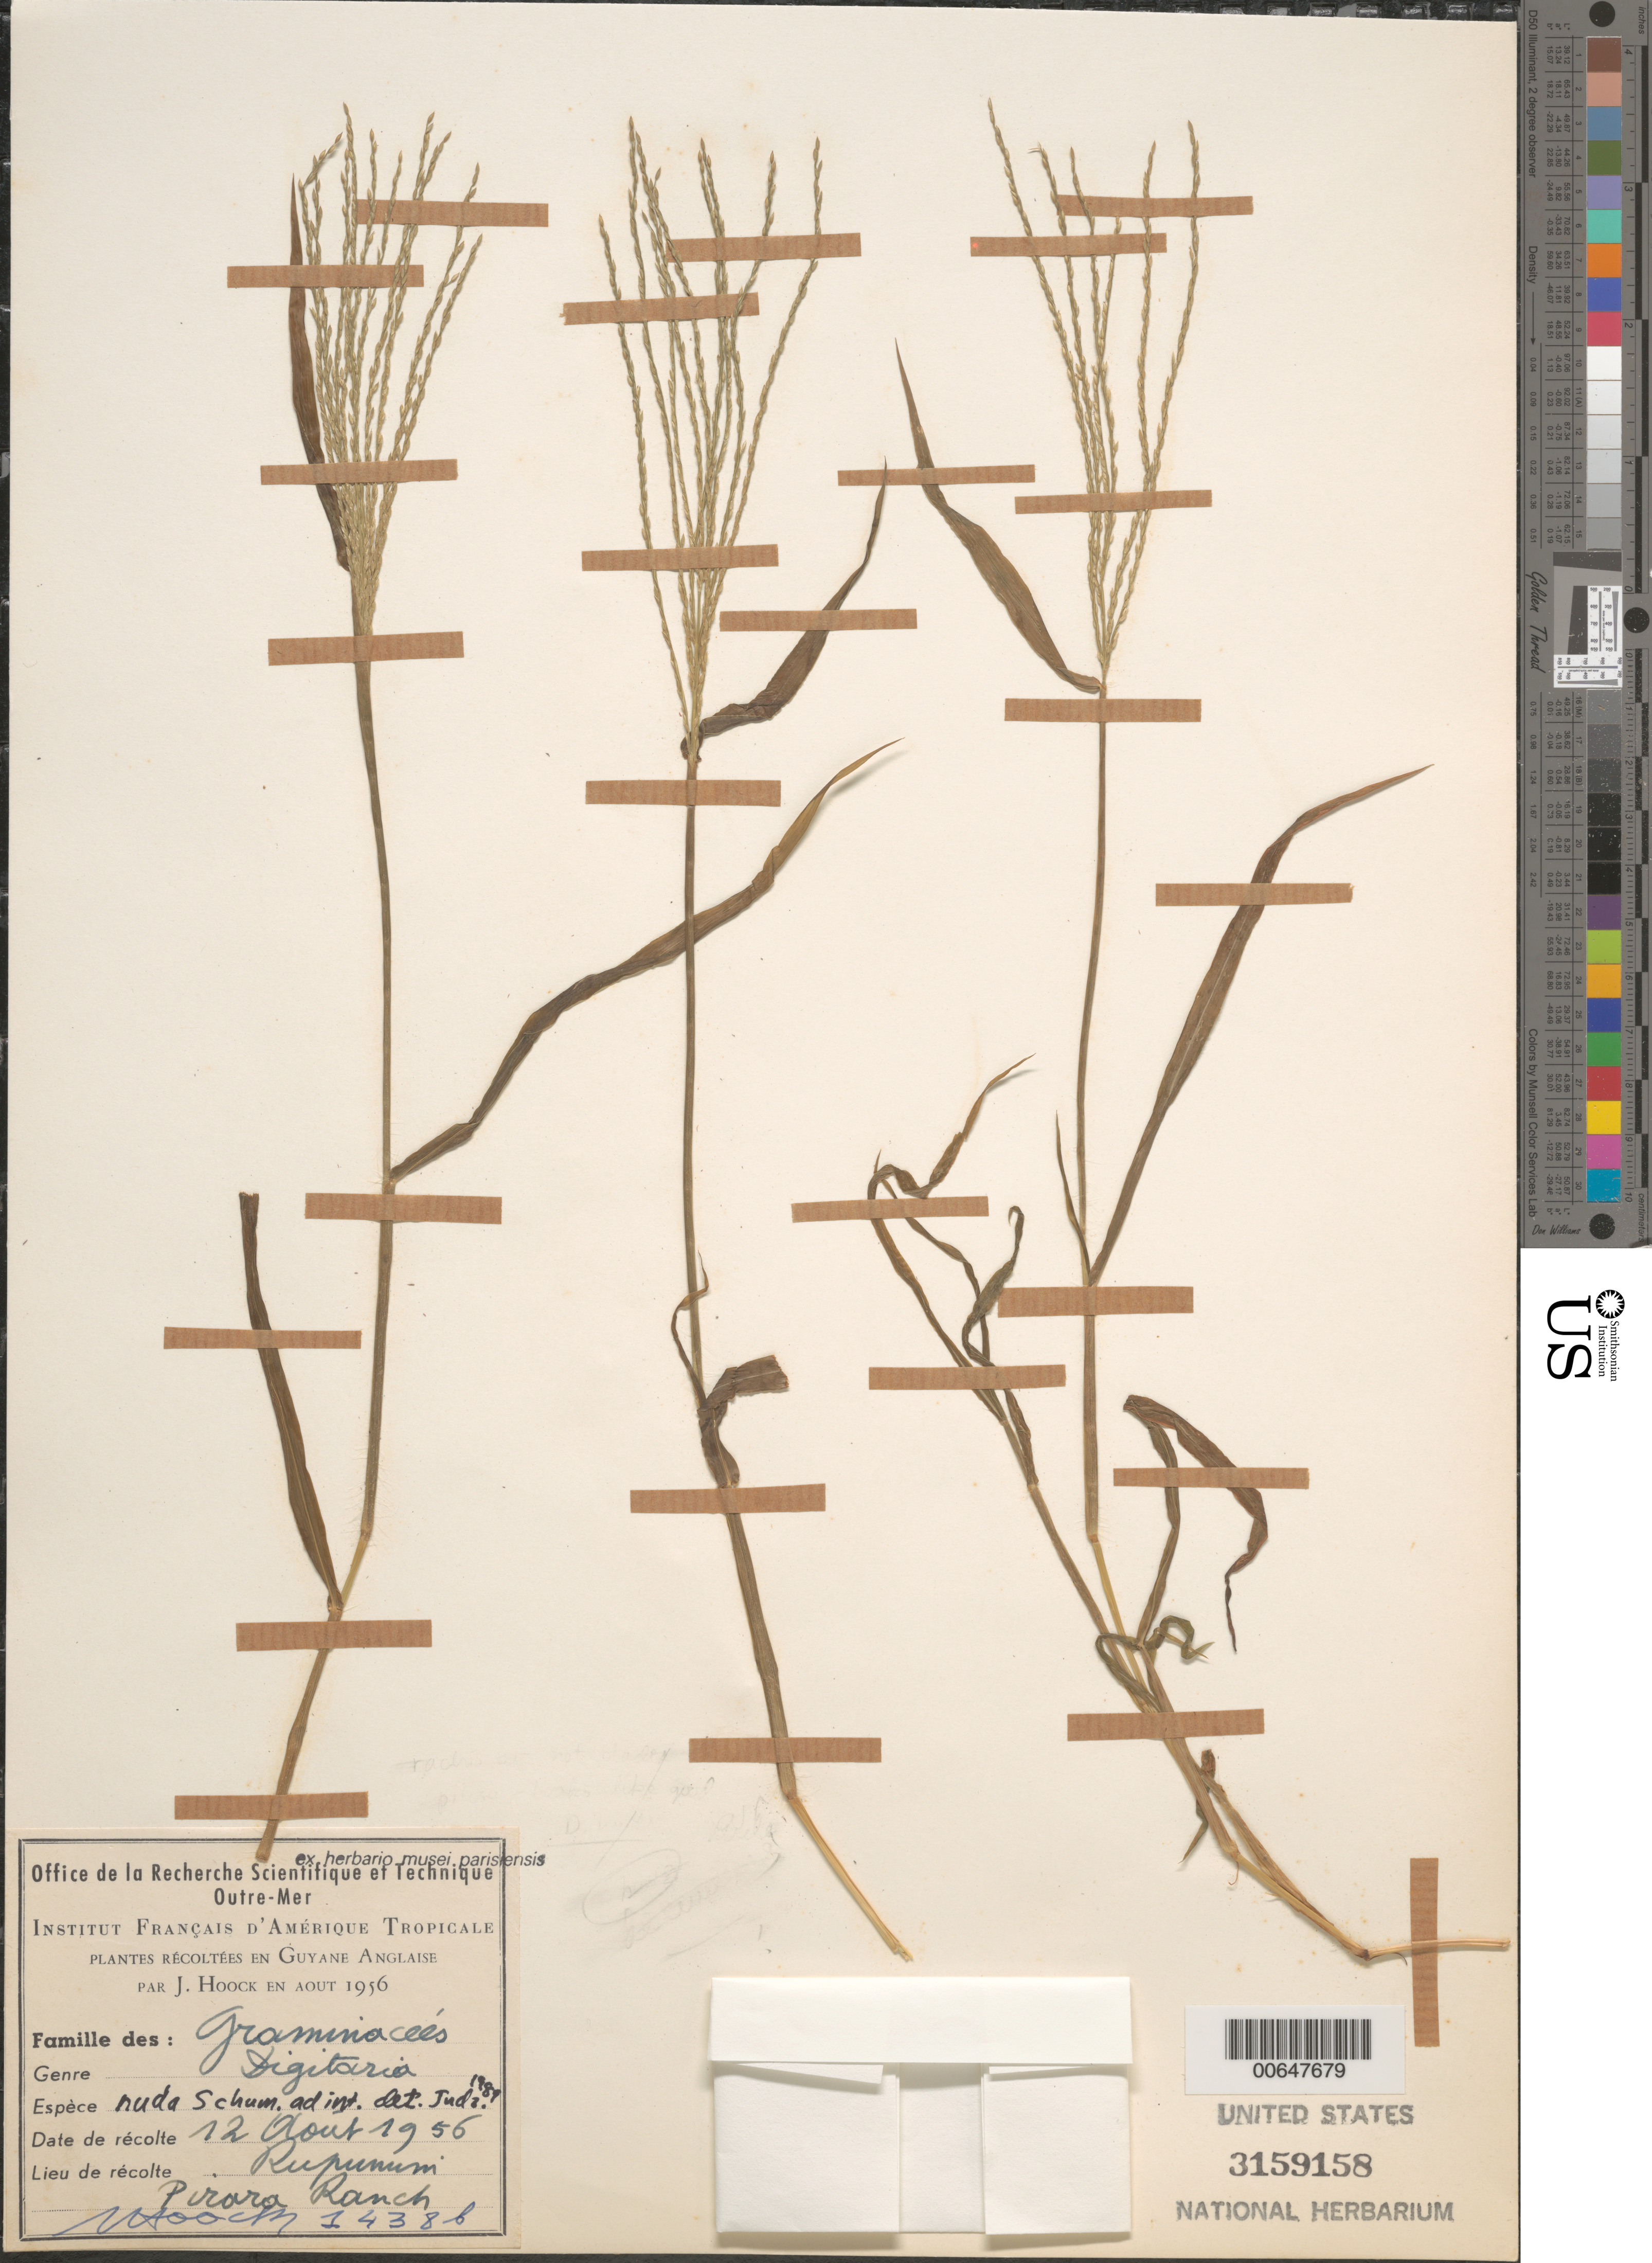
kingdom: Plantae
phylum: Tracheophyta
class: Liliopsida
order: Poales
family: Poaceae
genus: Digitaria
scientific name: Digitaria nuda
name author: Schumach.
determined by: Judziewicz, E. J.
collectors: J. Hoock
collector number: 1438 b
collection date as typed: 12-Aug-56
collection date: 1956-08-12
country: Guyana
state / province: U. Takutu-U. Essequibo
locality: Rupununi, Pirara Ranch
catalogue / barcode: US 3159158